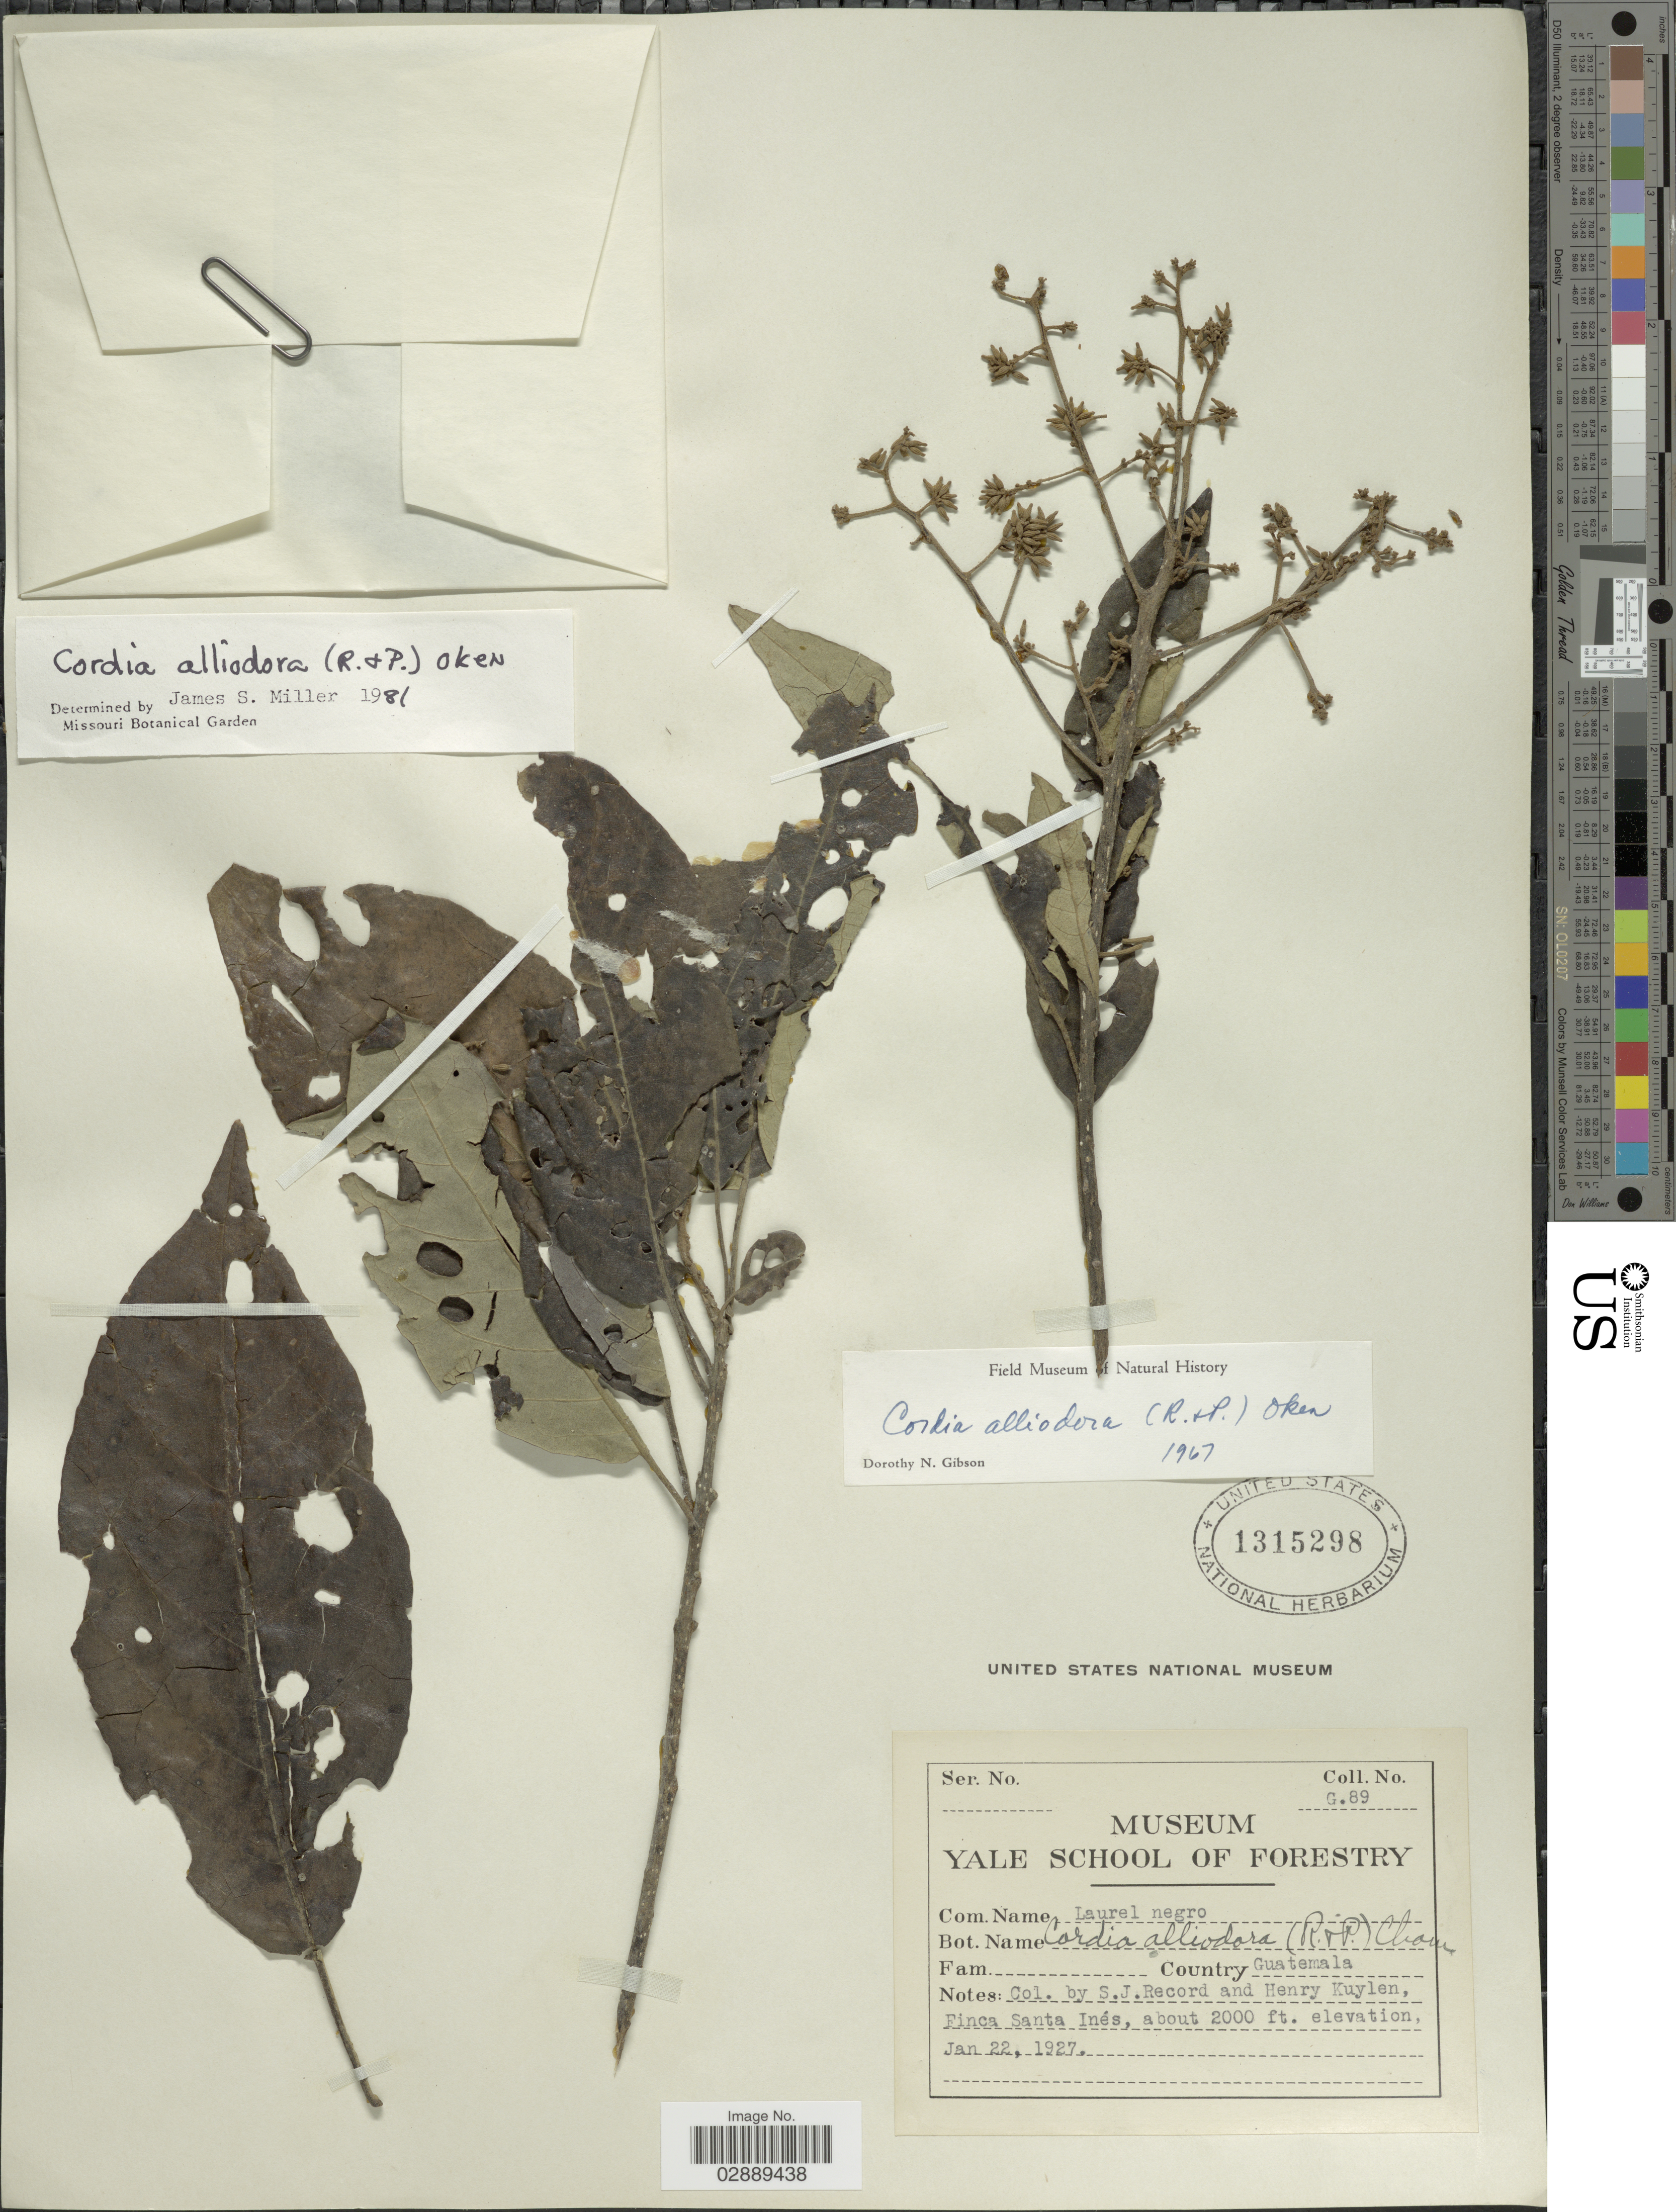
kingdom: Plantae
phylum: Tracheophyta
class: Magnoliopsida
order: Boraginales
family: Cordiaceae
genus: Cordia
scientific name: Cordia alliodora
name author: (Ruiz & Pav.) Oken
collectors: S. J. Record & H. Kuylen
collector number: G.89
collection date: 1927-01-22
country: Guatemala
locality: Finca Santa Inés.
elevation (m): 610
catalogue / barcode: US 1315298